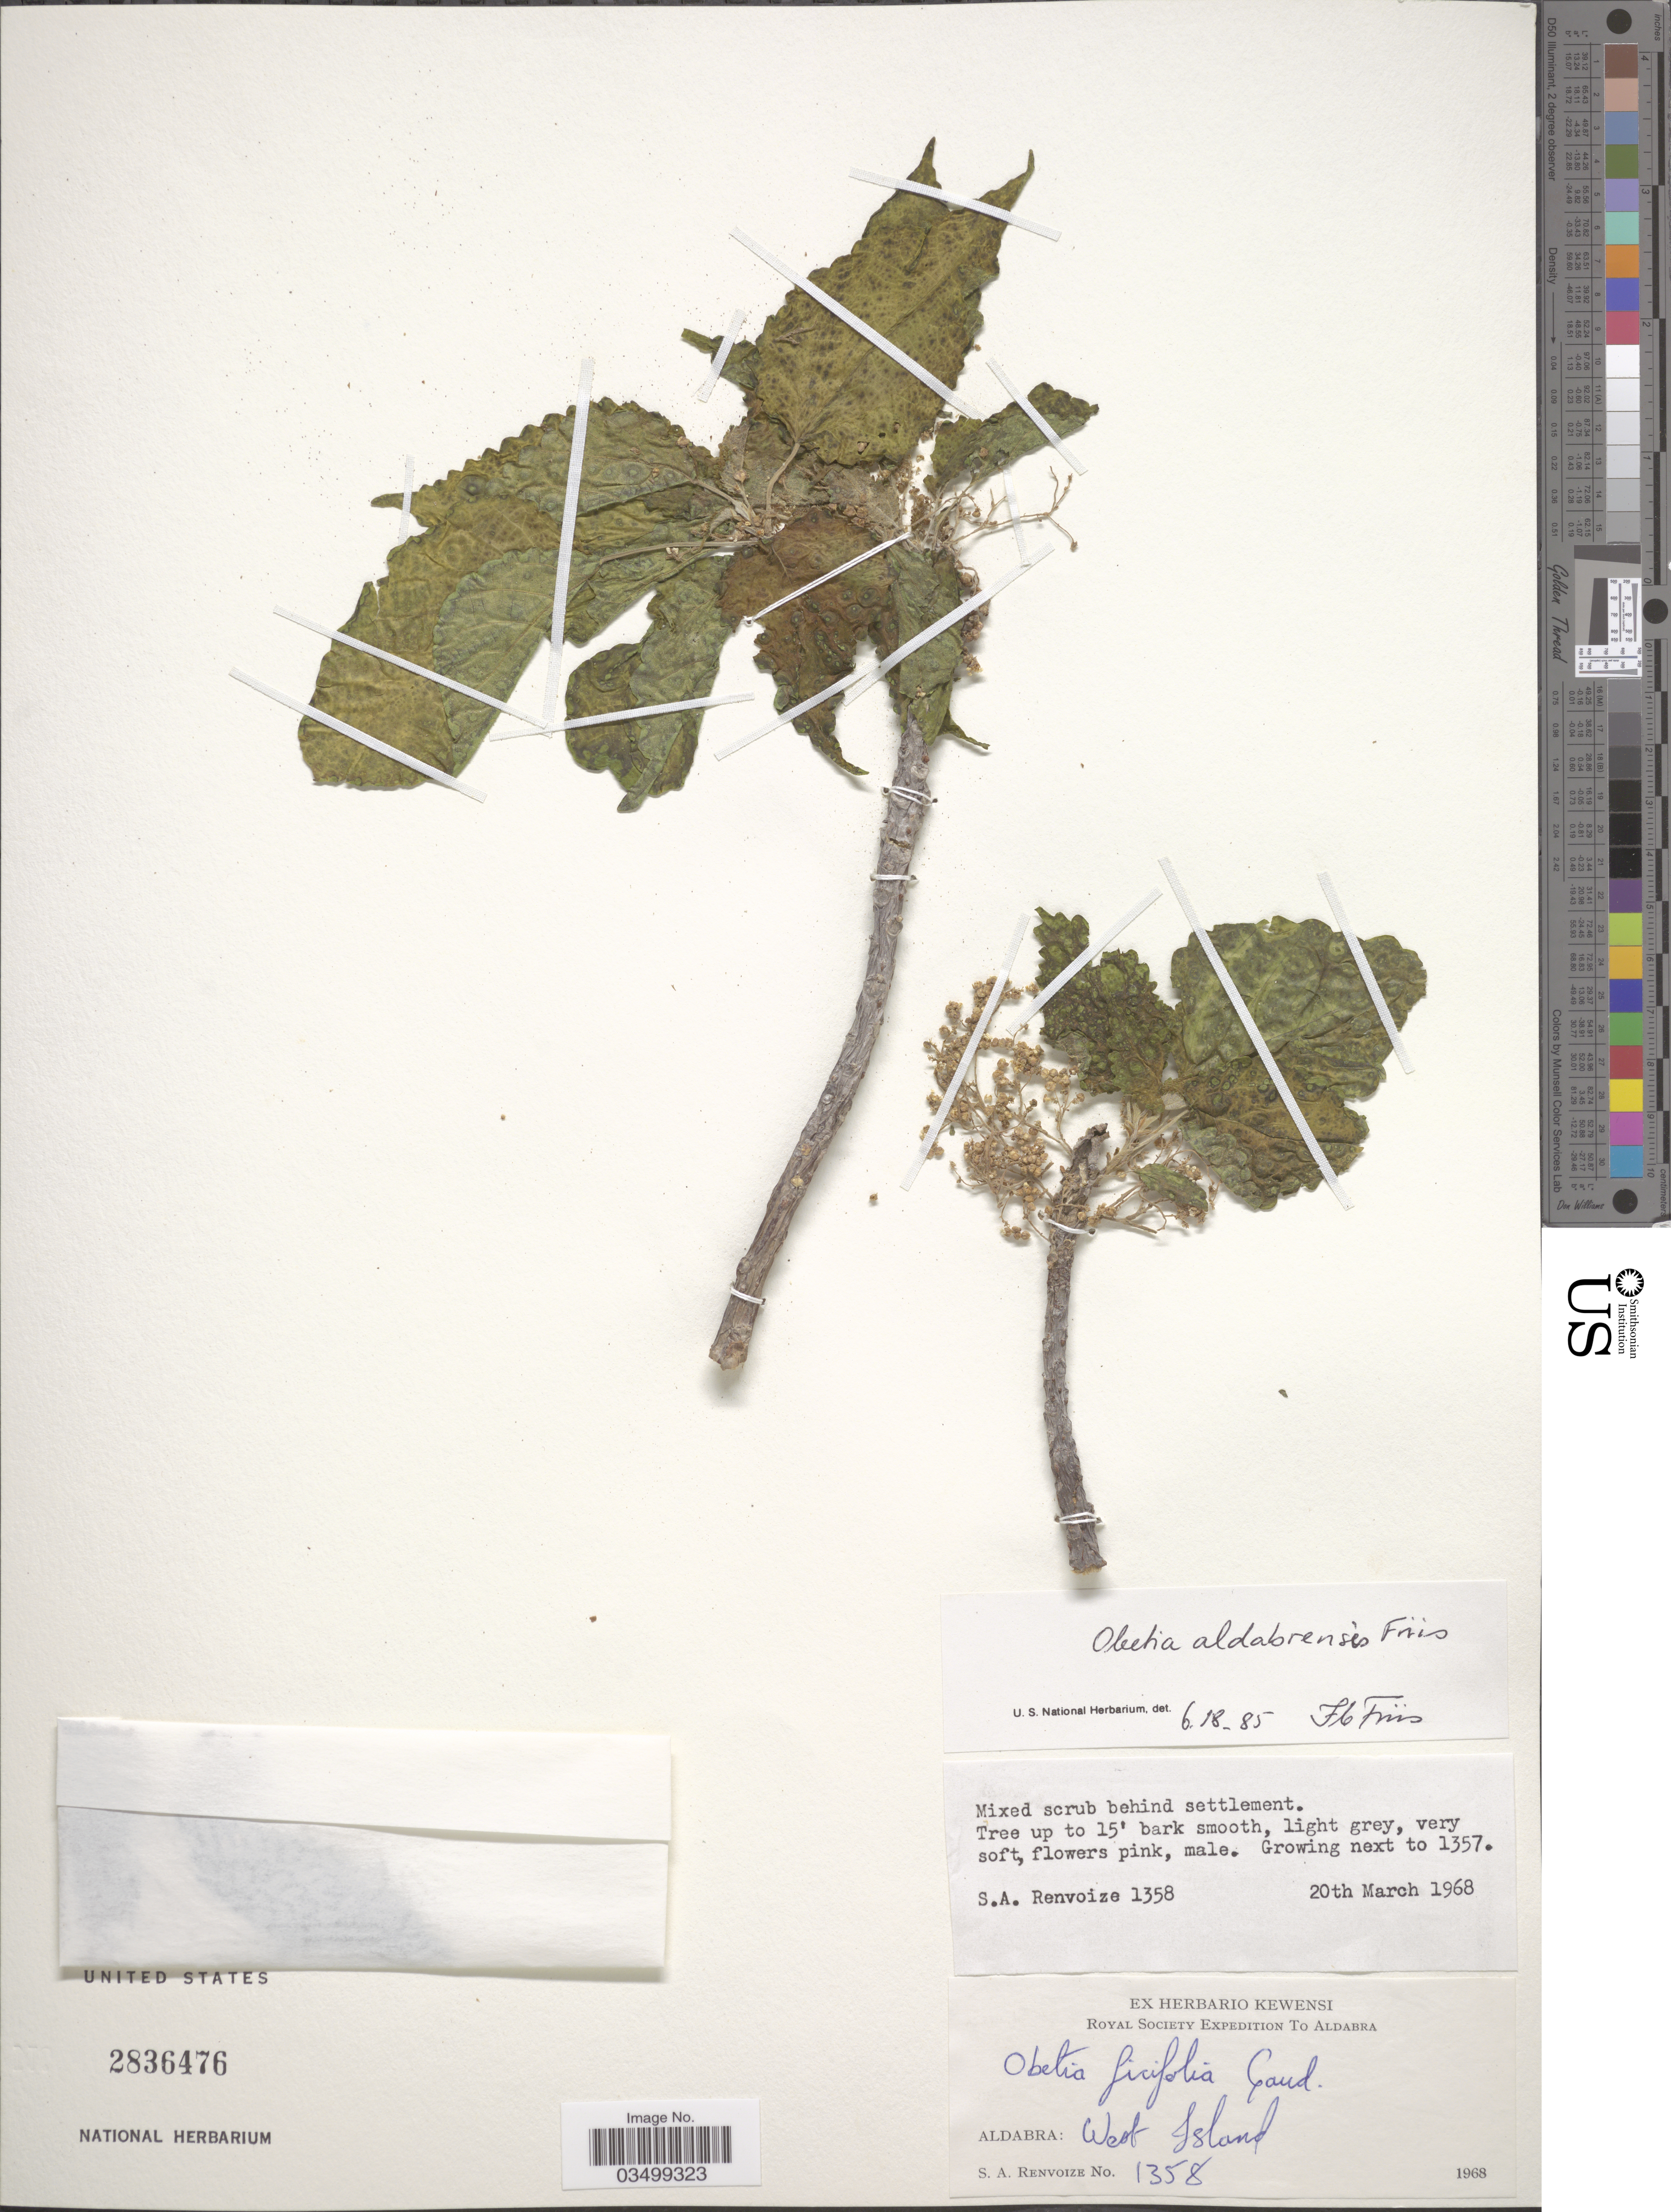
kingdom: Plantae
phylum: Tracheophyta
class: Magnoliopsida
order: Rosales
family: Urticaceae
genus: Obetia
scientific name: Obetia aldabrensis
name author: Friis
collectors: S. A. Renvoize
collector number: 1358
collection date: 1968-03-20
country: Seychelles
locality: Aldabra: West Island.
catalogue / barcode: US 2836476